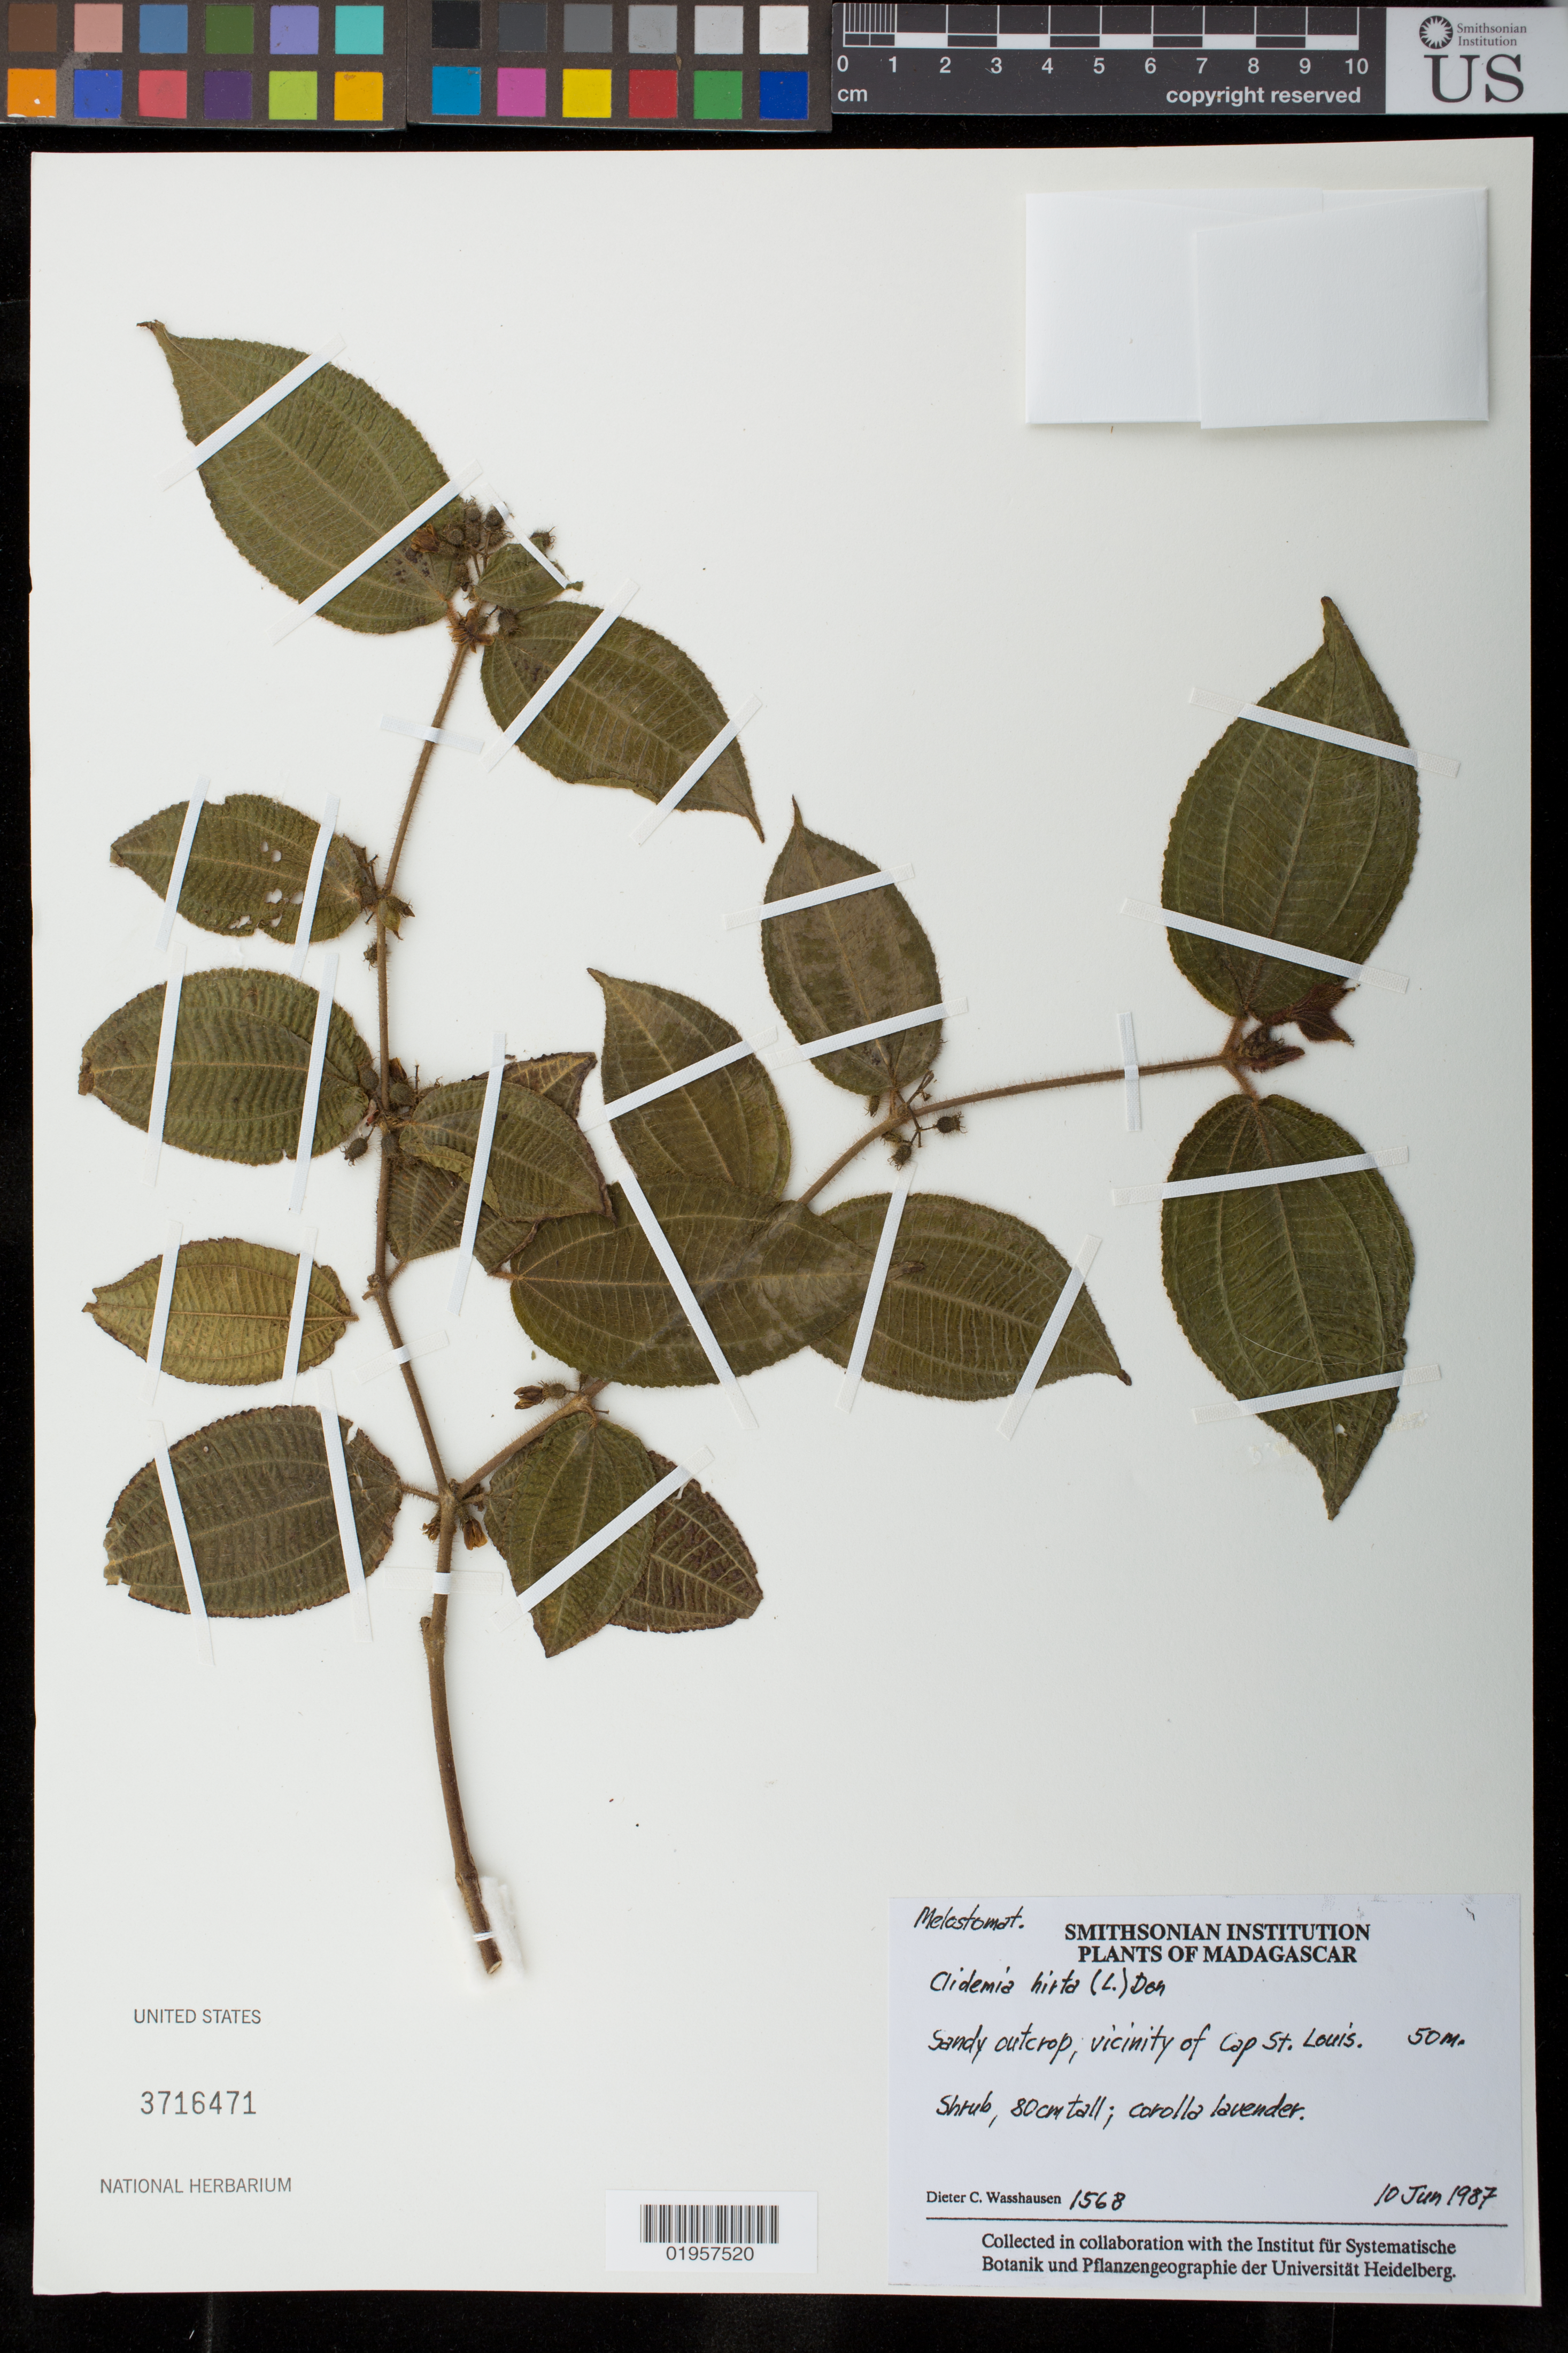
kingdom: Plantae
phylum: Tracheophyta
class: Magnoliopsida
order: Myrtales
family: Melastomataceae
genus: Clidemia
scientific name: Clidemia hirta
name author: (L.) D. Don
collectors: D. C. Wasshausen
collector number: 1568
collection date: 1987-06-10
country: Madagascar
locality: Cap St. Louis vicinity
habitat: Sandy outcrop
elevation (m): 50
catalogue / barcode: US 3716471